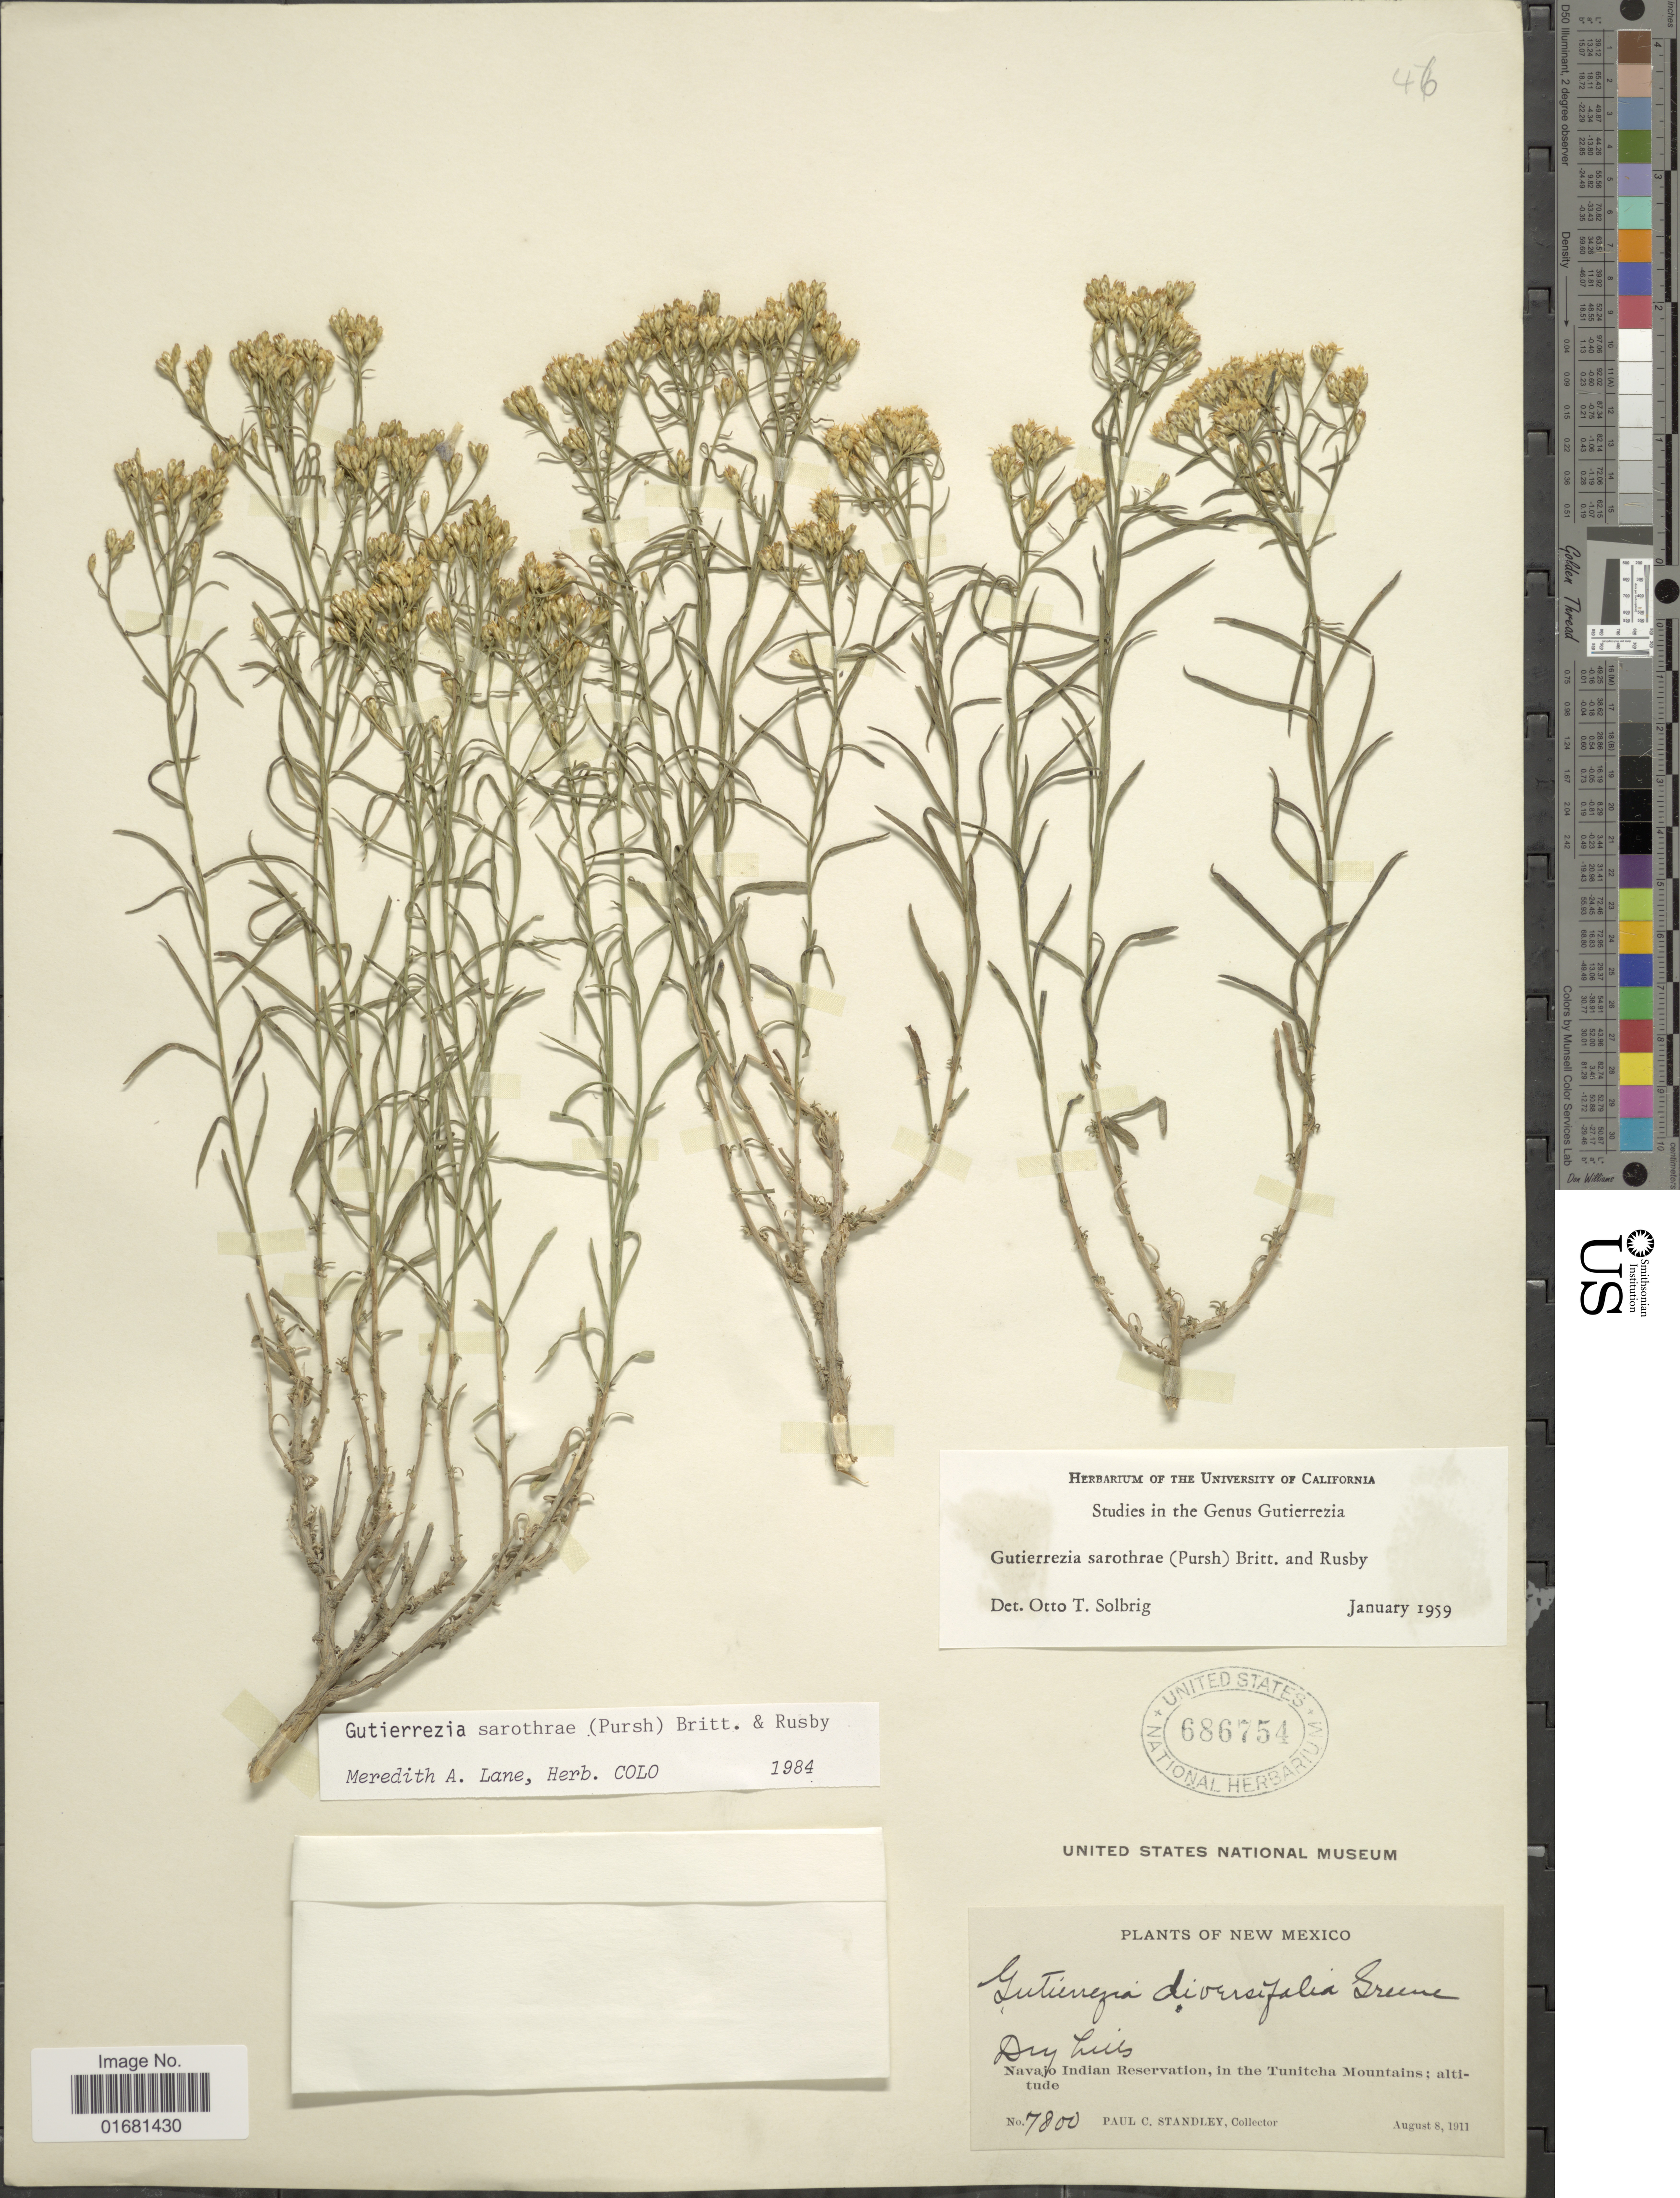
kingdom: Plantae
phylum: Tracheophyta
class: Magnoliopsida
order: Asterales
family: Asteraceae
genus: Gutierrezia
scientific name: Gutierrezia sarothrae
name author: (Pursh) Britton & Rusby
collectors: P. C. Standley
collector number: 7800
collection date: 1911-08-08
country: United States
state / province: New Mexico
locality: New Mexico. Dry hills. Navajo Indian Reservation, in the Tunitcha Mountains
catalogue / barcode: US 686754